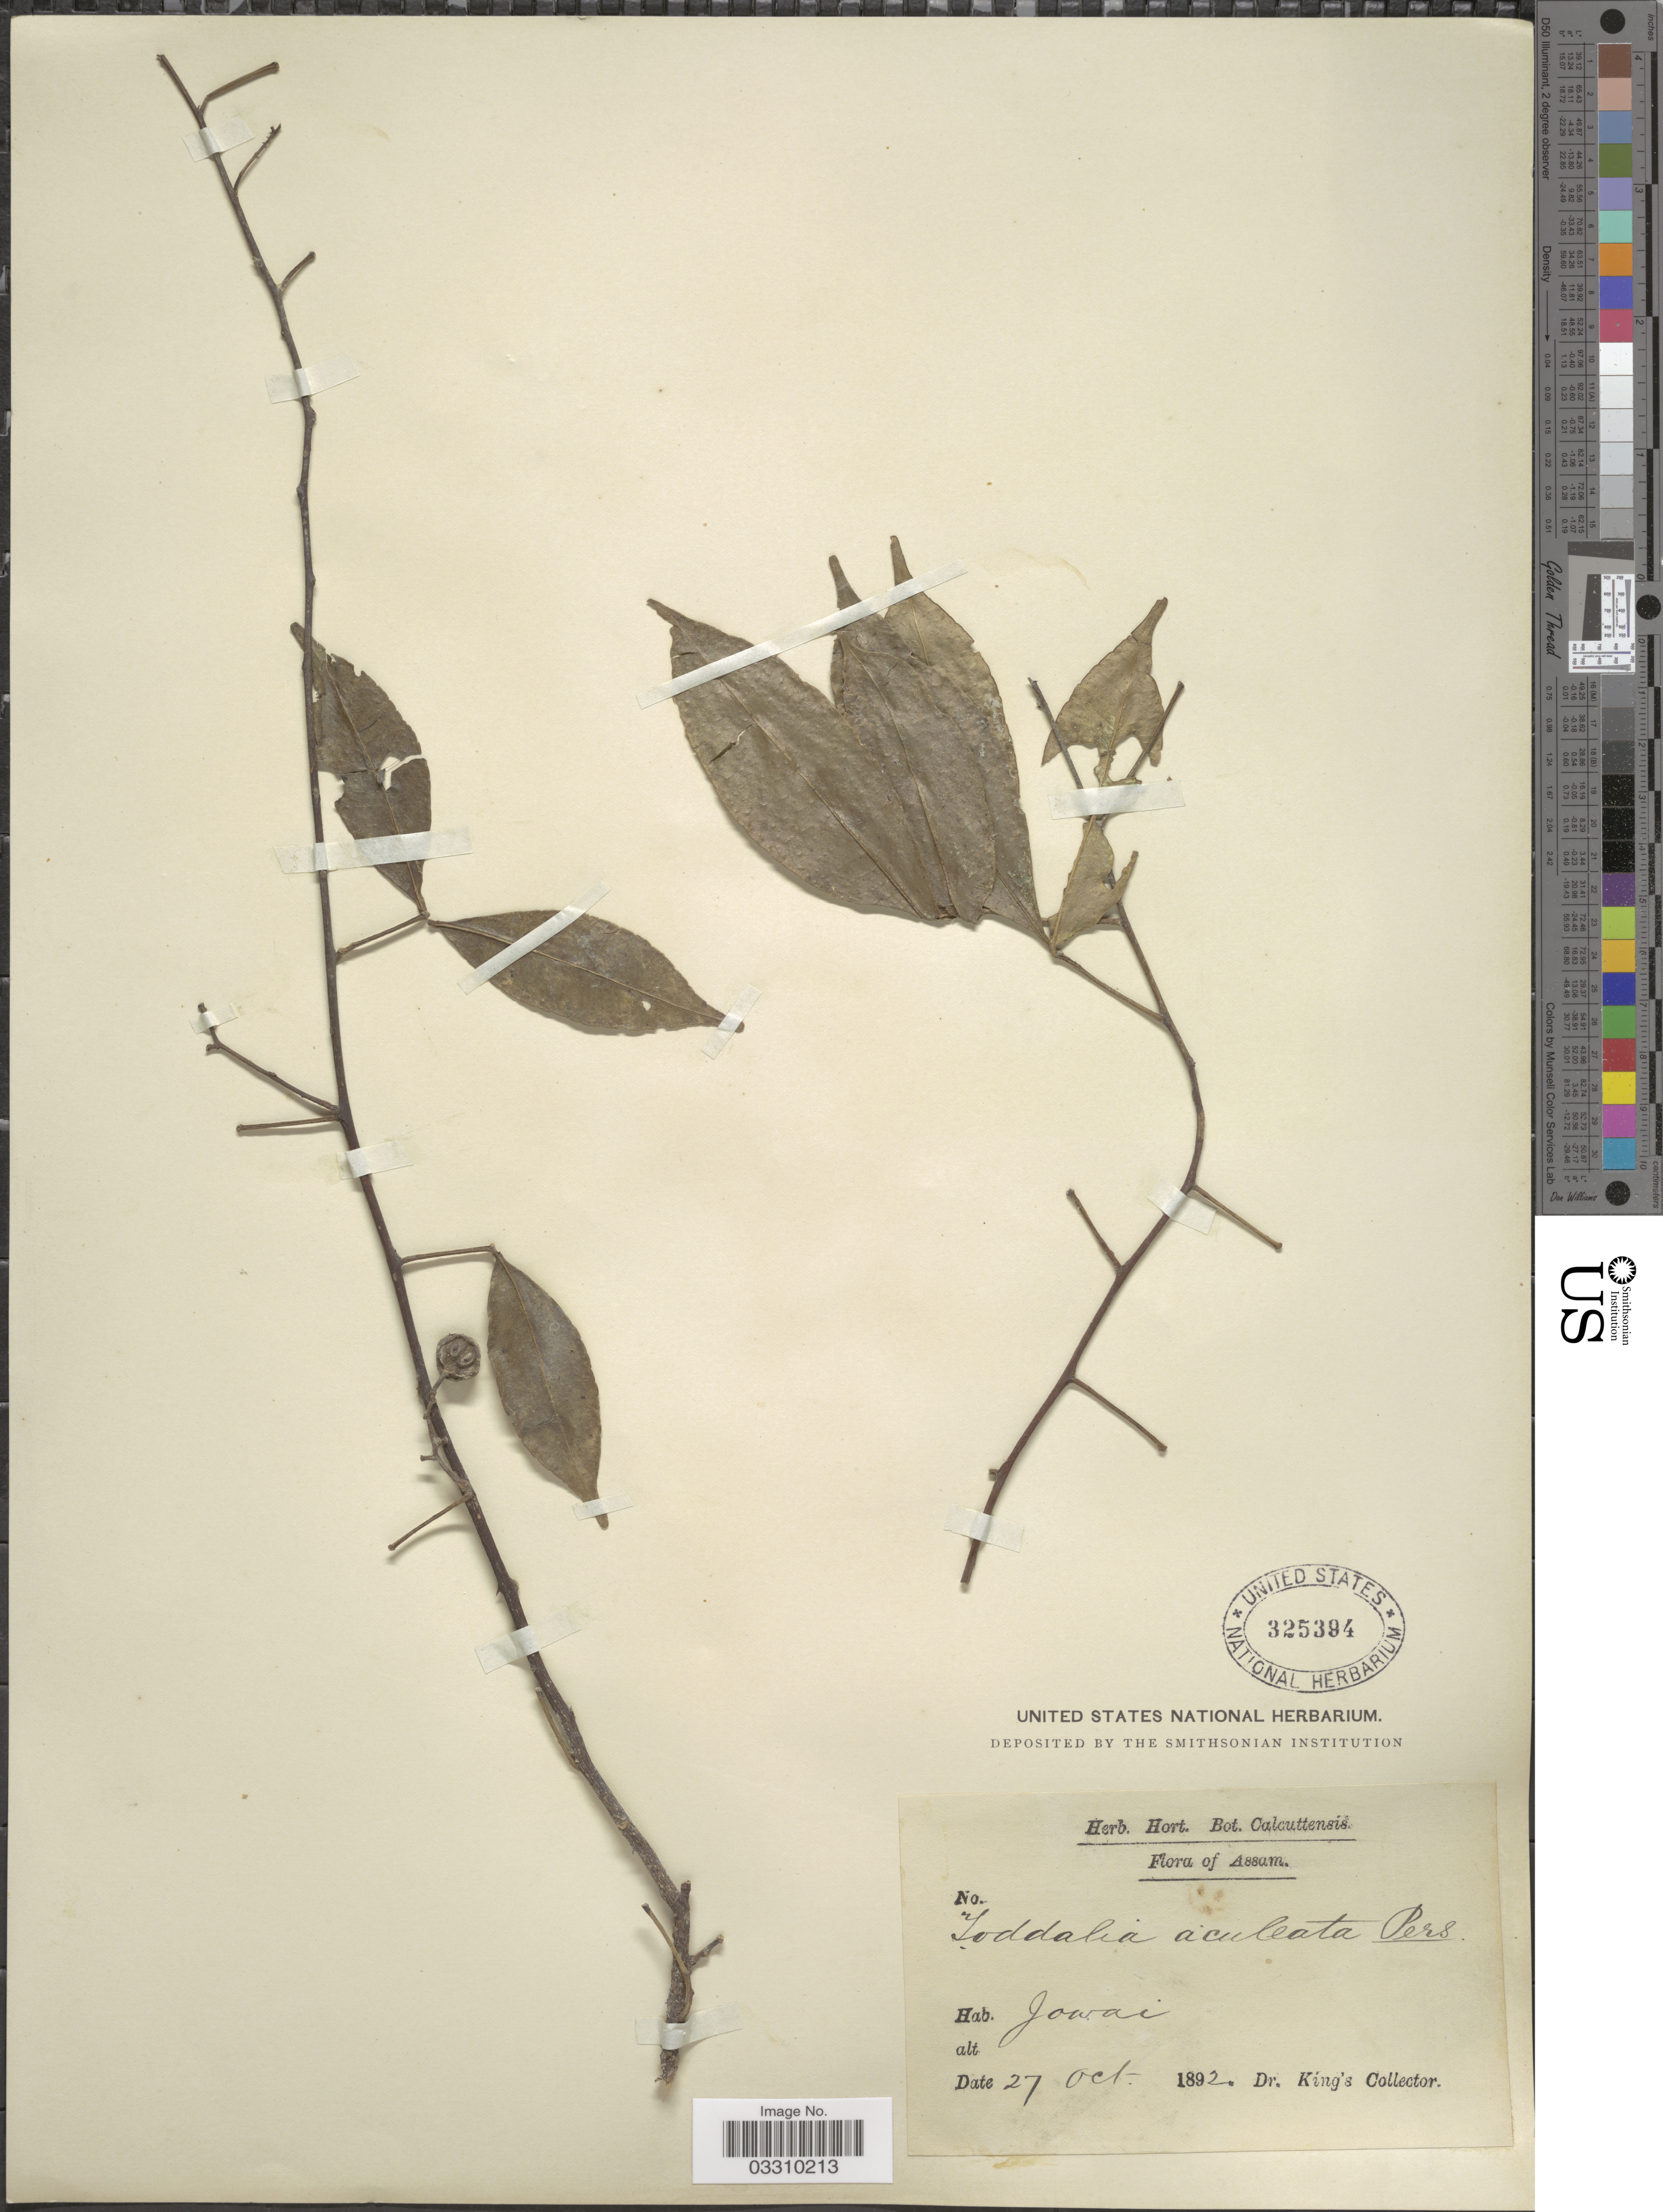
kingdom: Plantae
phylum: Tracheophyta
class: Magnoliopsida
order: Sapindales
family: Rutaceae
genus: Zanthoxylum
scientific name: Zanthoxylum asiaticum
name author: (L.) Appelhans et al.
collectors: Dr. King's collector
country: India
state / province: Assam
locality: Jowai.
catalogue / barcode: US 325394